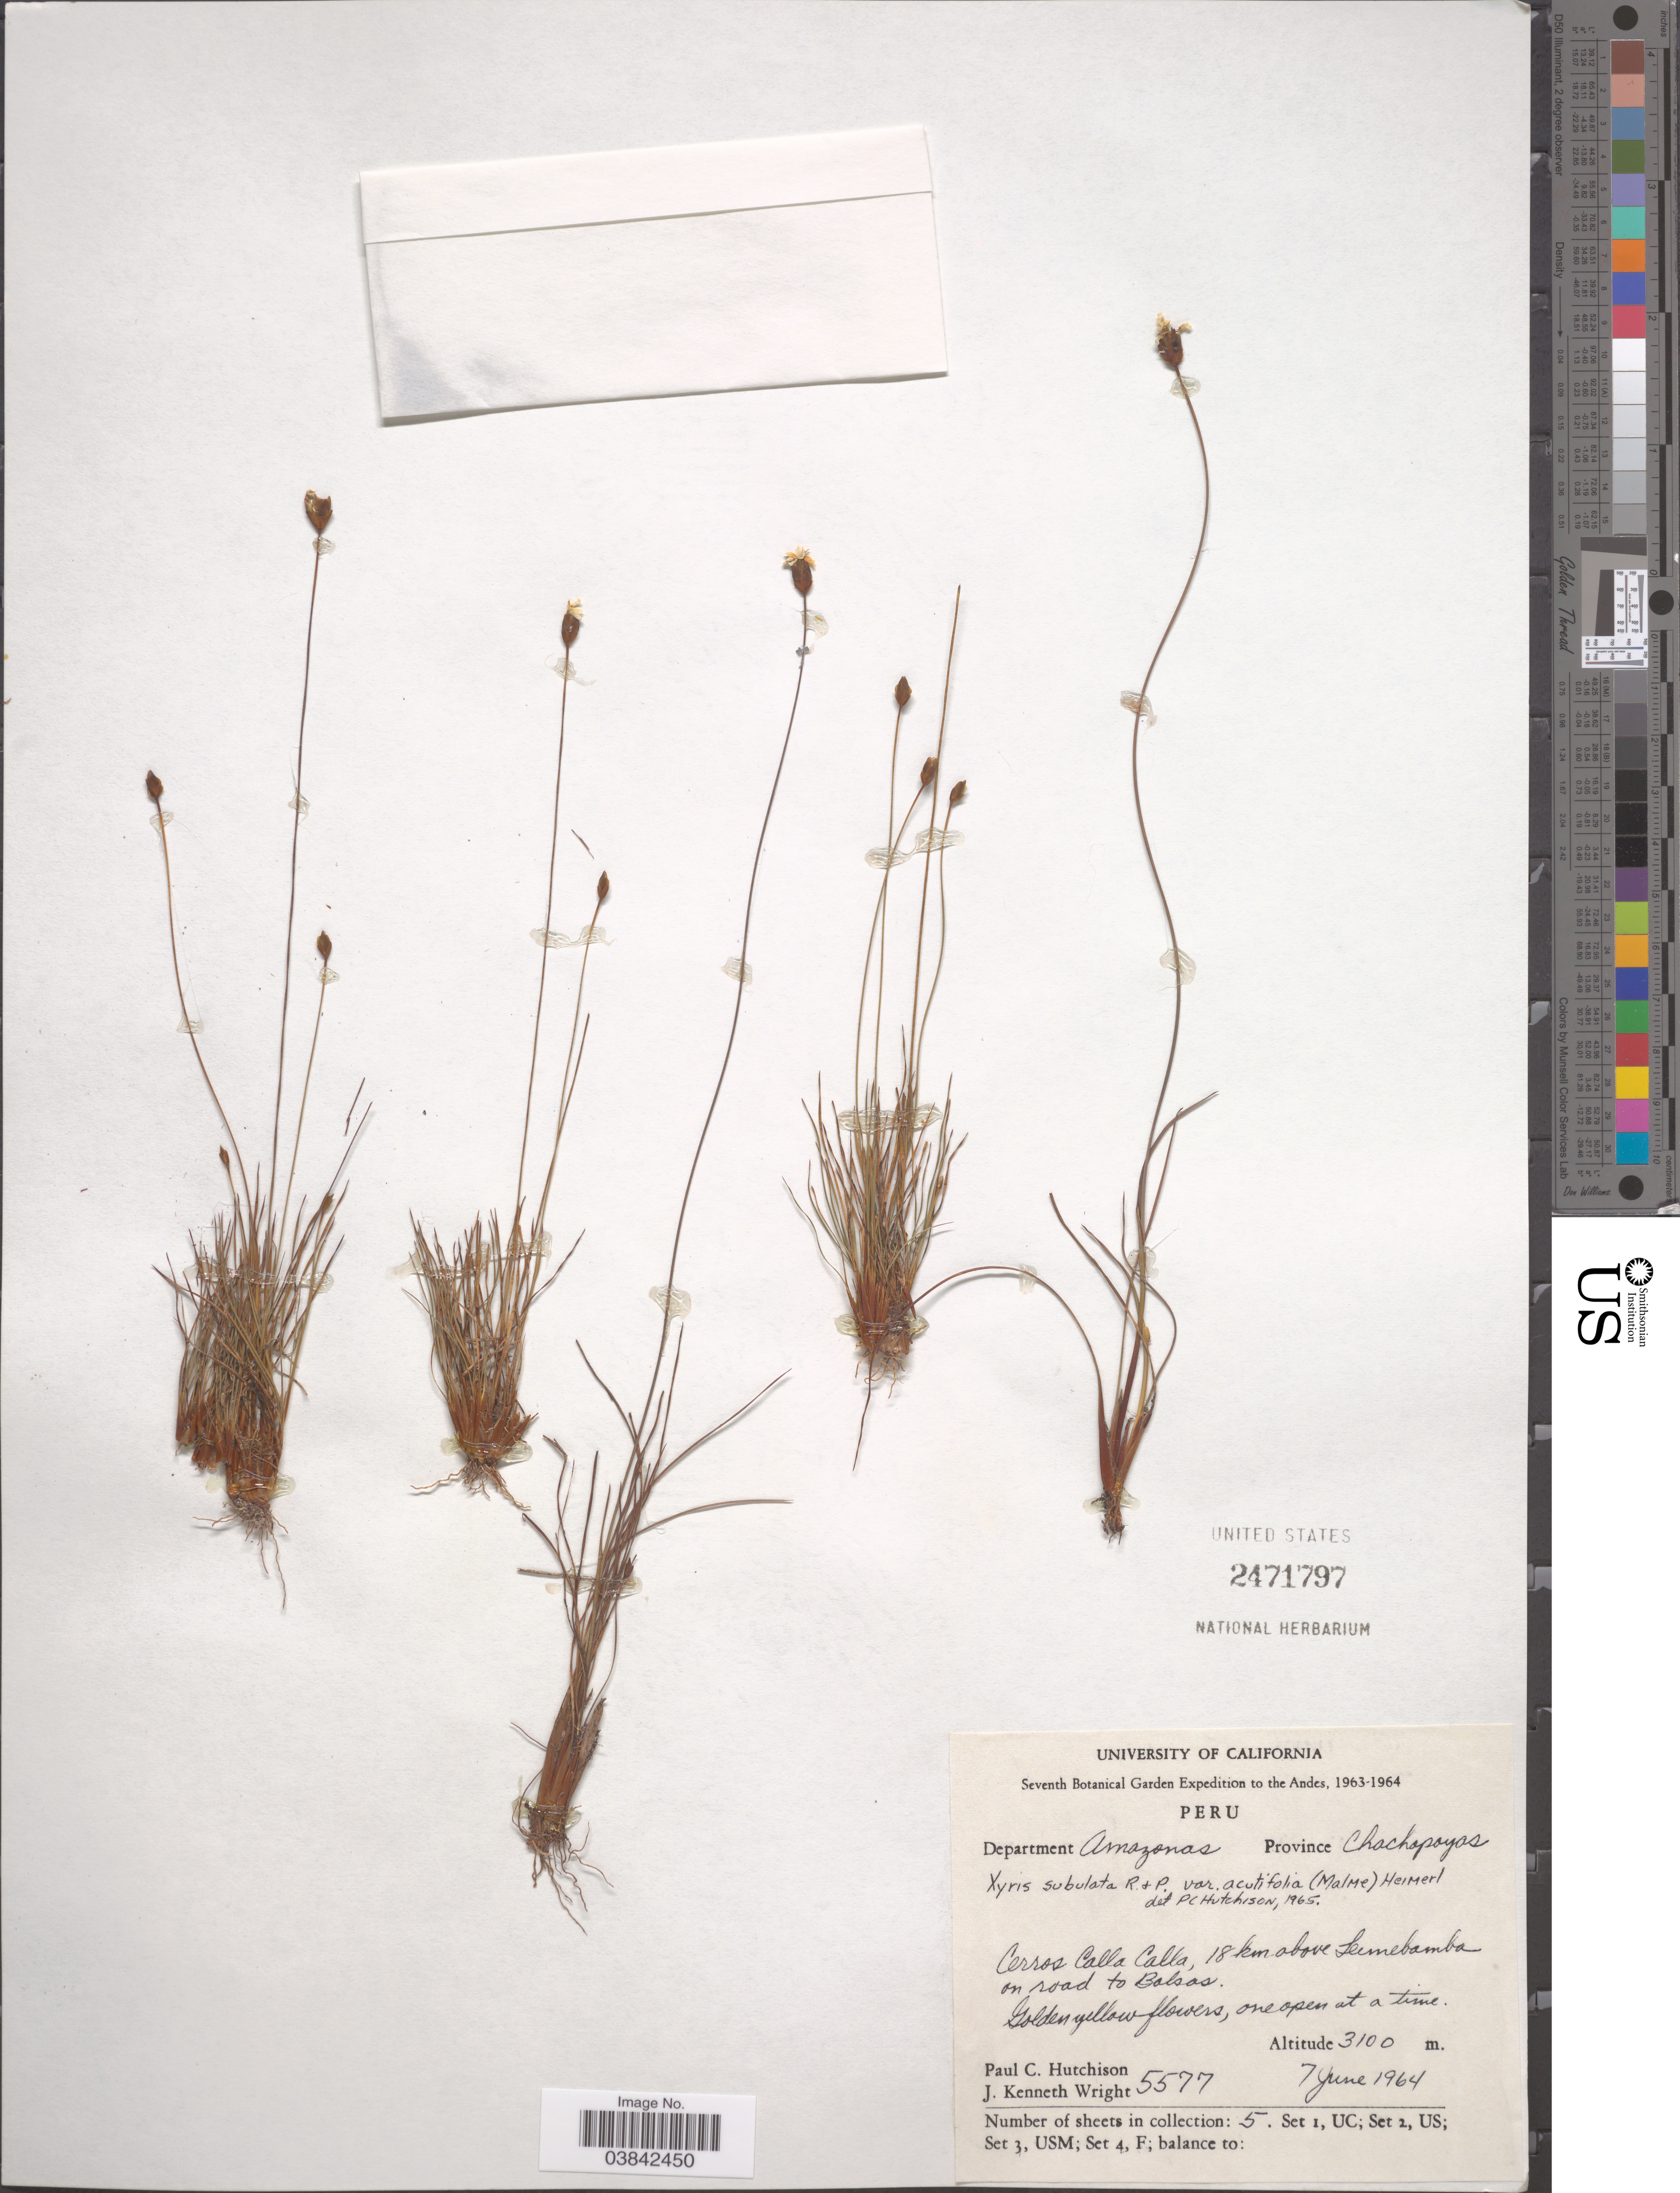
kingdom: Plantae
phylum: Tracheophyta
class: Liliopsida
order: Poales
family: Xyridaceae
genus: Xyris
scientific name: Xyris subulata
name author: Ruiz & Pav.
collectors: P. C. Hutchison & J. K. Wright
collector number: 5577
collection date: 1964-06-07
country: Peru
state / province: Amazonas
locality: The Andes. Department Amazonas. Province Chachapoyas. Cerros Calla Calla, 18 km above Leimebamba on road to Balsas.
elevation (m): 3100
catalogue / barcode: US 2471797